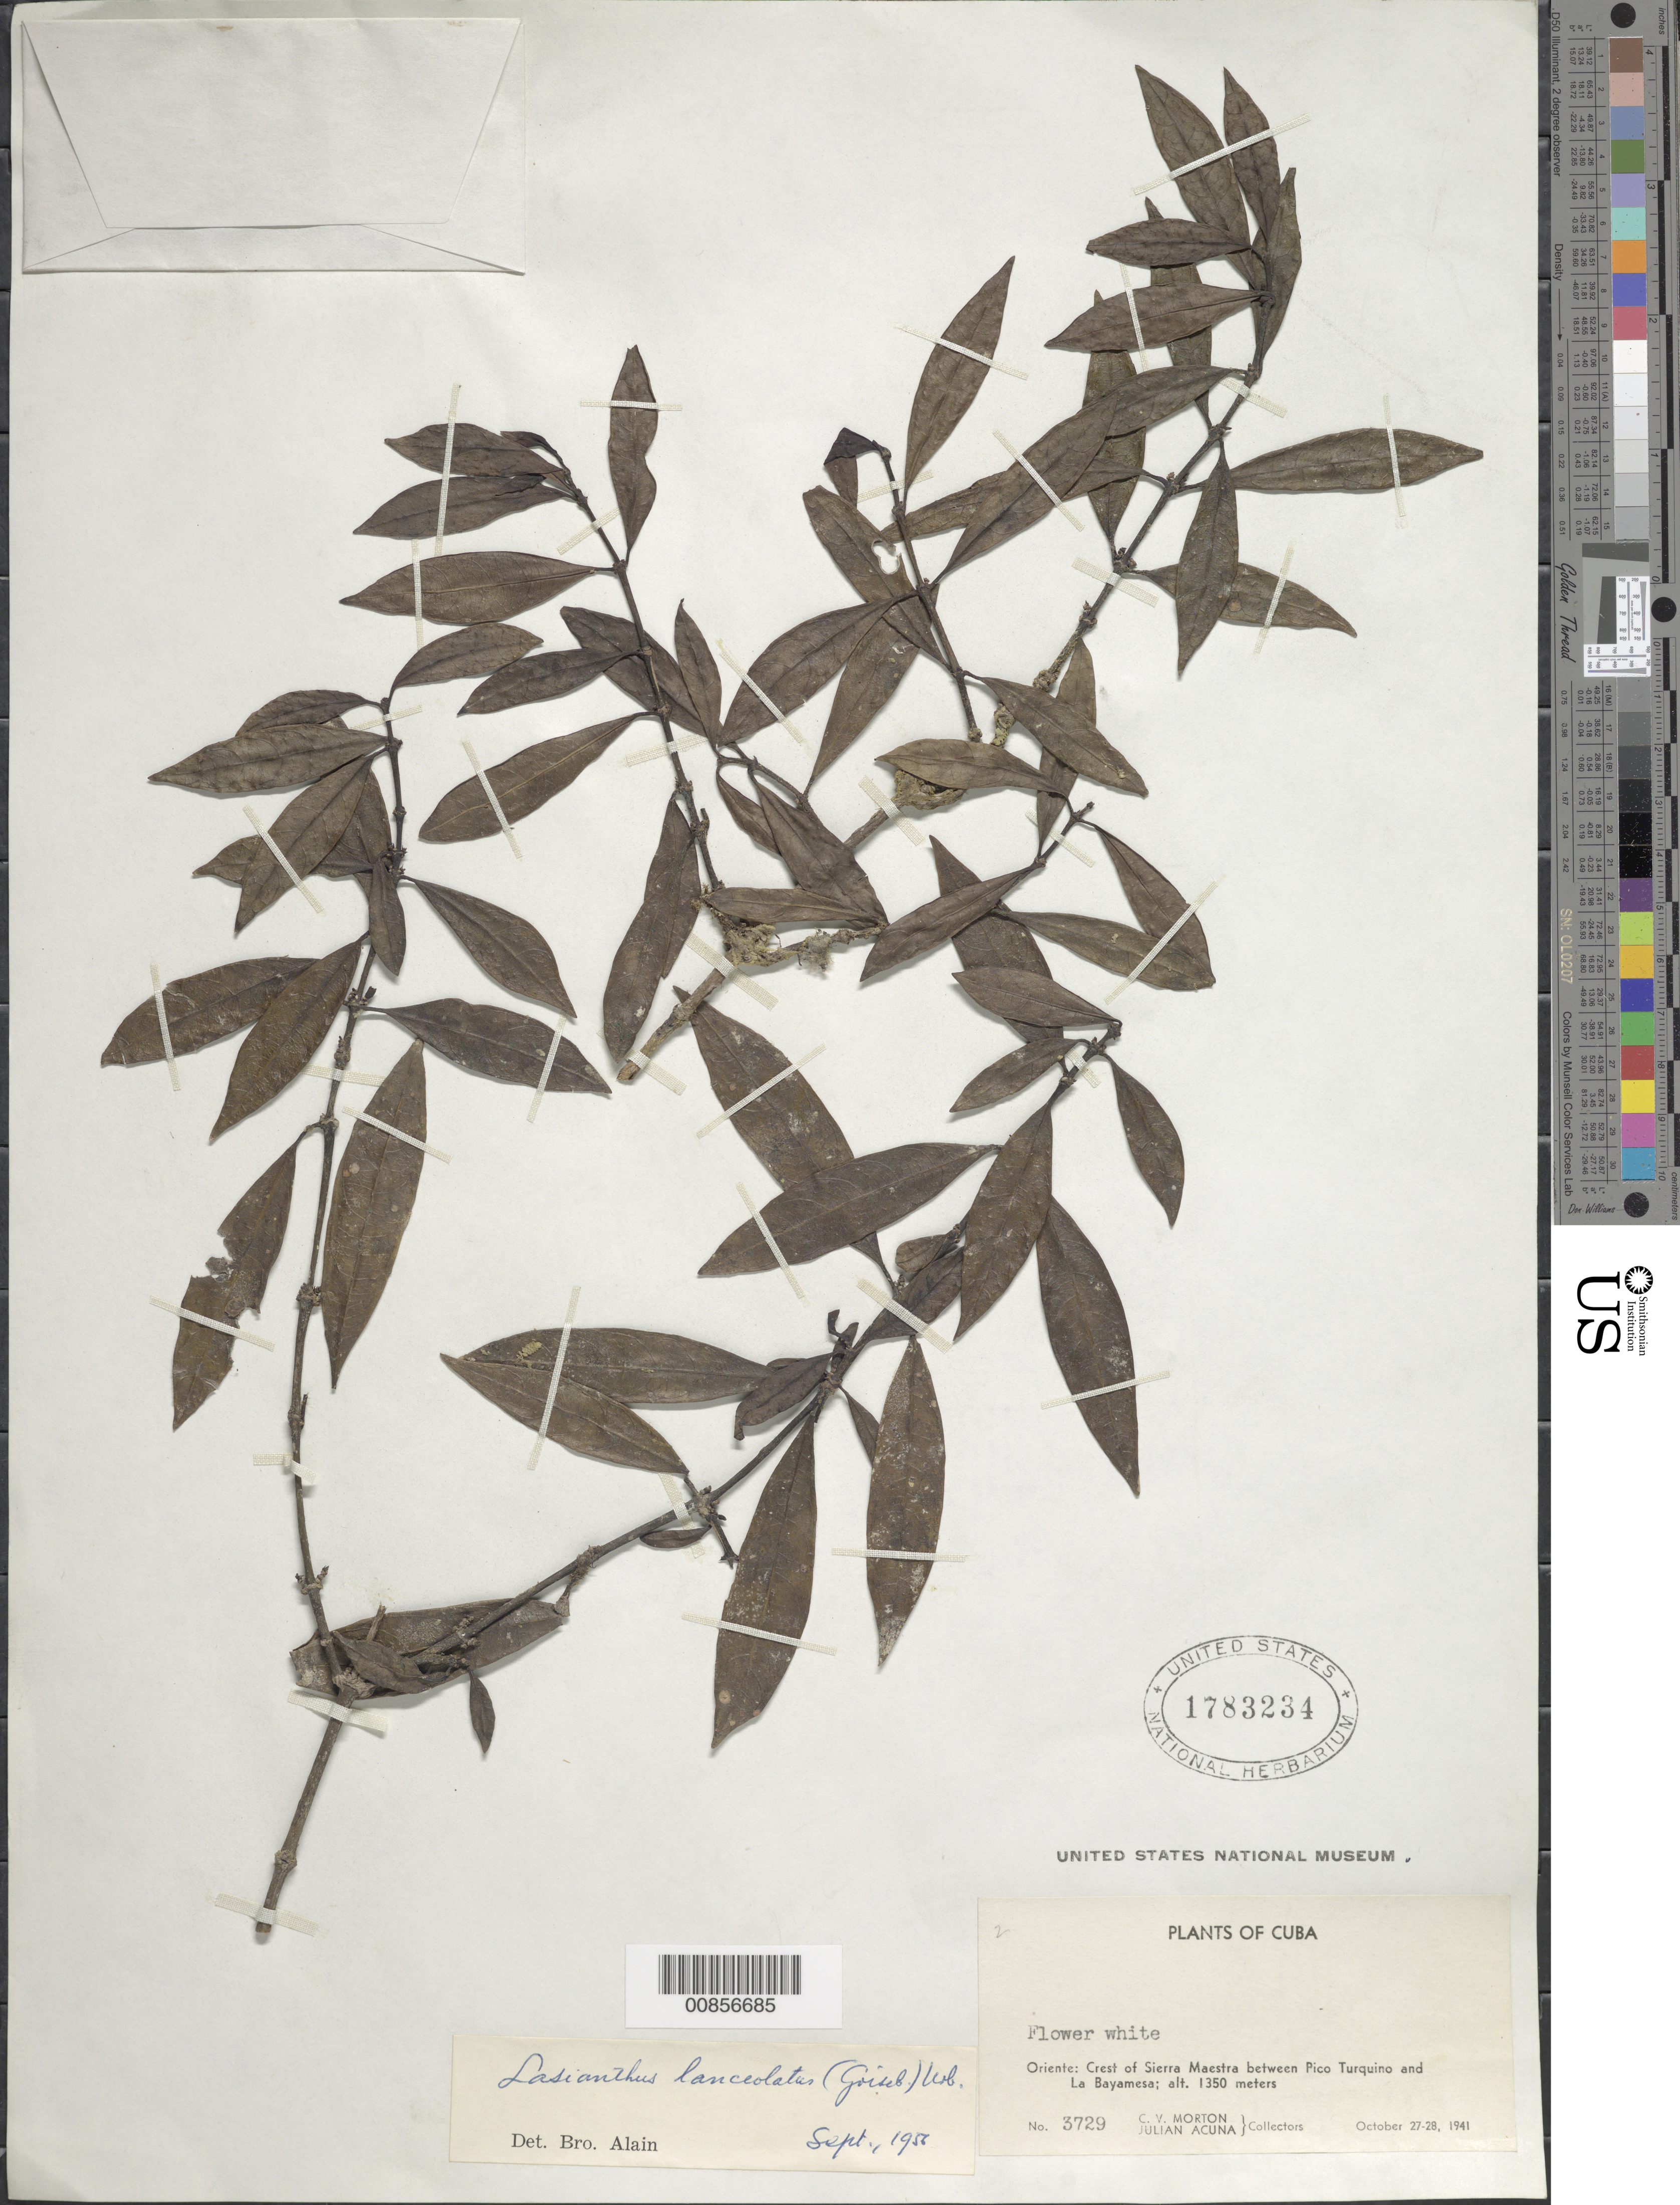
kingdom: Plantae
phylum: Tracheophyta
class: Magnoliopsida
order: Gentianales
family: Rubiaceae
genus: Lasianthus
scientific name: Lasianthus lanceolatus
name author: (Griseb.) Urb.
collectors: C. V. Morton & J. Acuña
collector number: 3729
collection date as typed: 27 Oct 1941 to 28 Oct 1941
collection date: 1941-10-27/1941-10-28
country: Cuba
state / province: Oriente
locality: Crest of Sierra Maestra between Pico Turquino and La Bayamesa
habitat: Mountain summit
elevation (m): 1350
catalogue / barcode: US 1783234